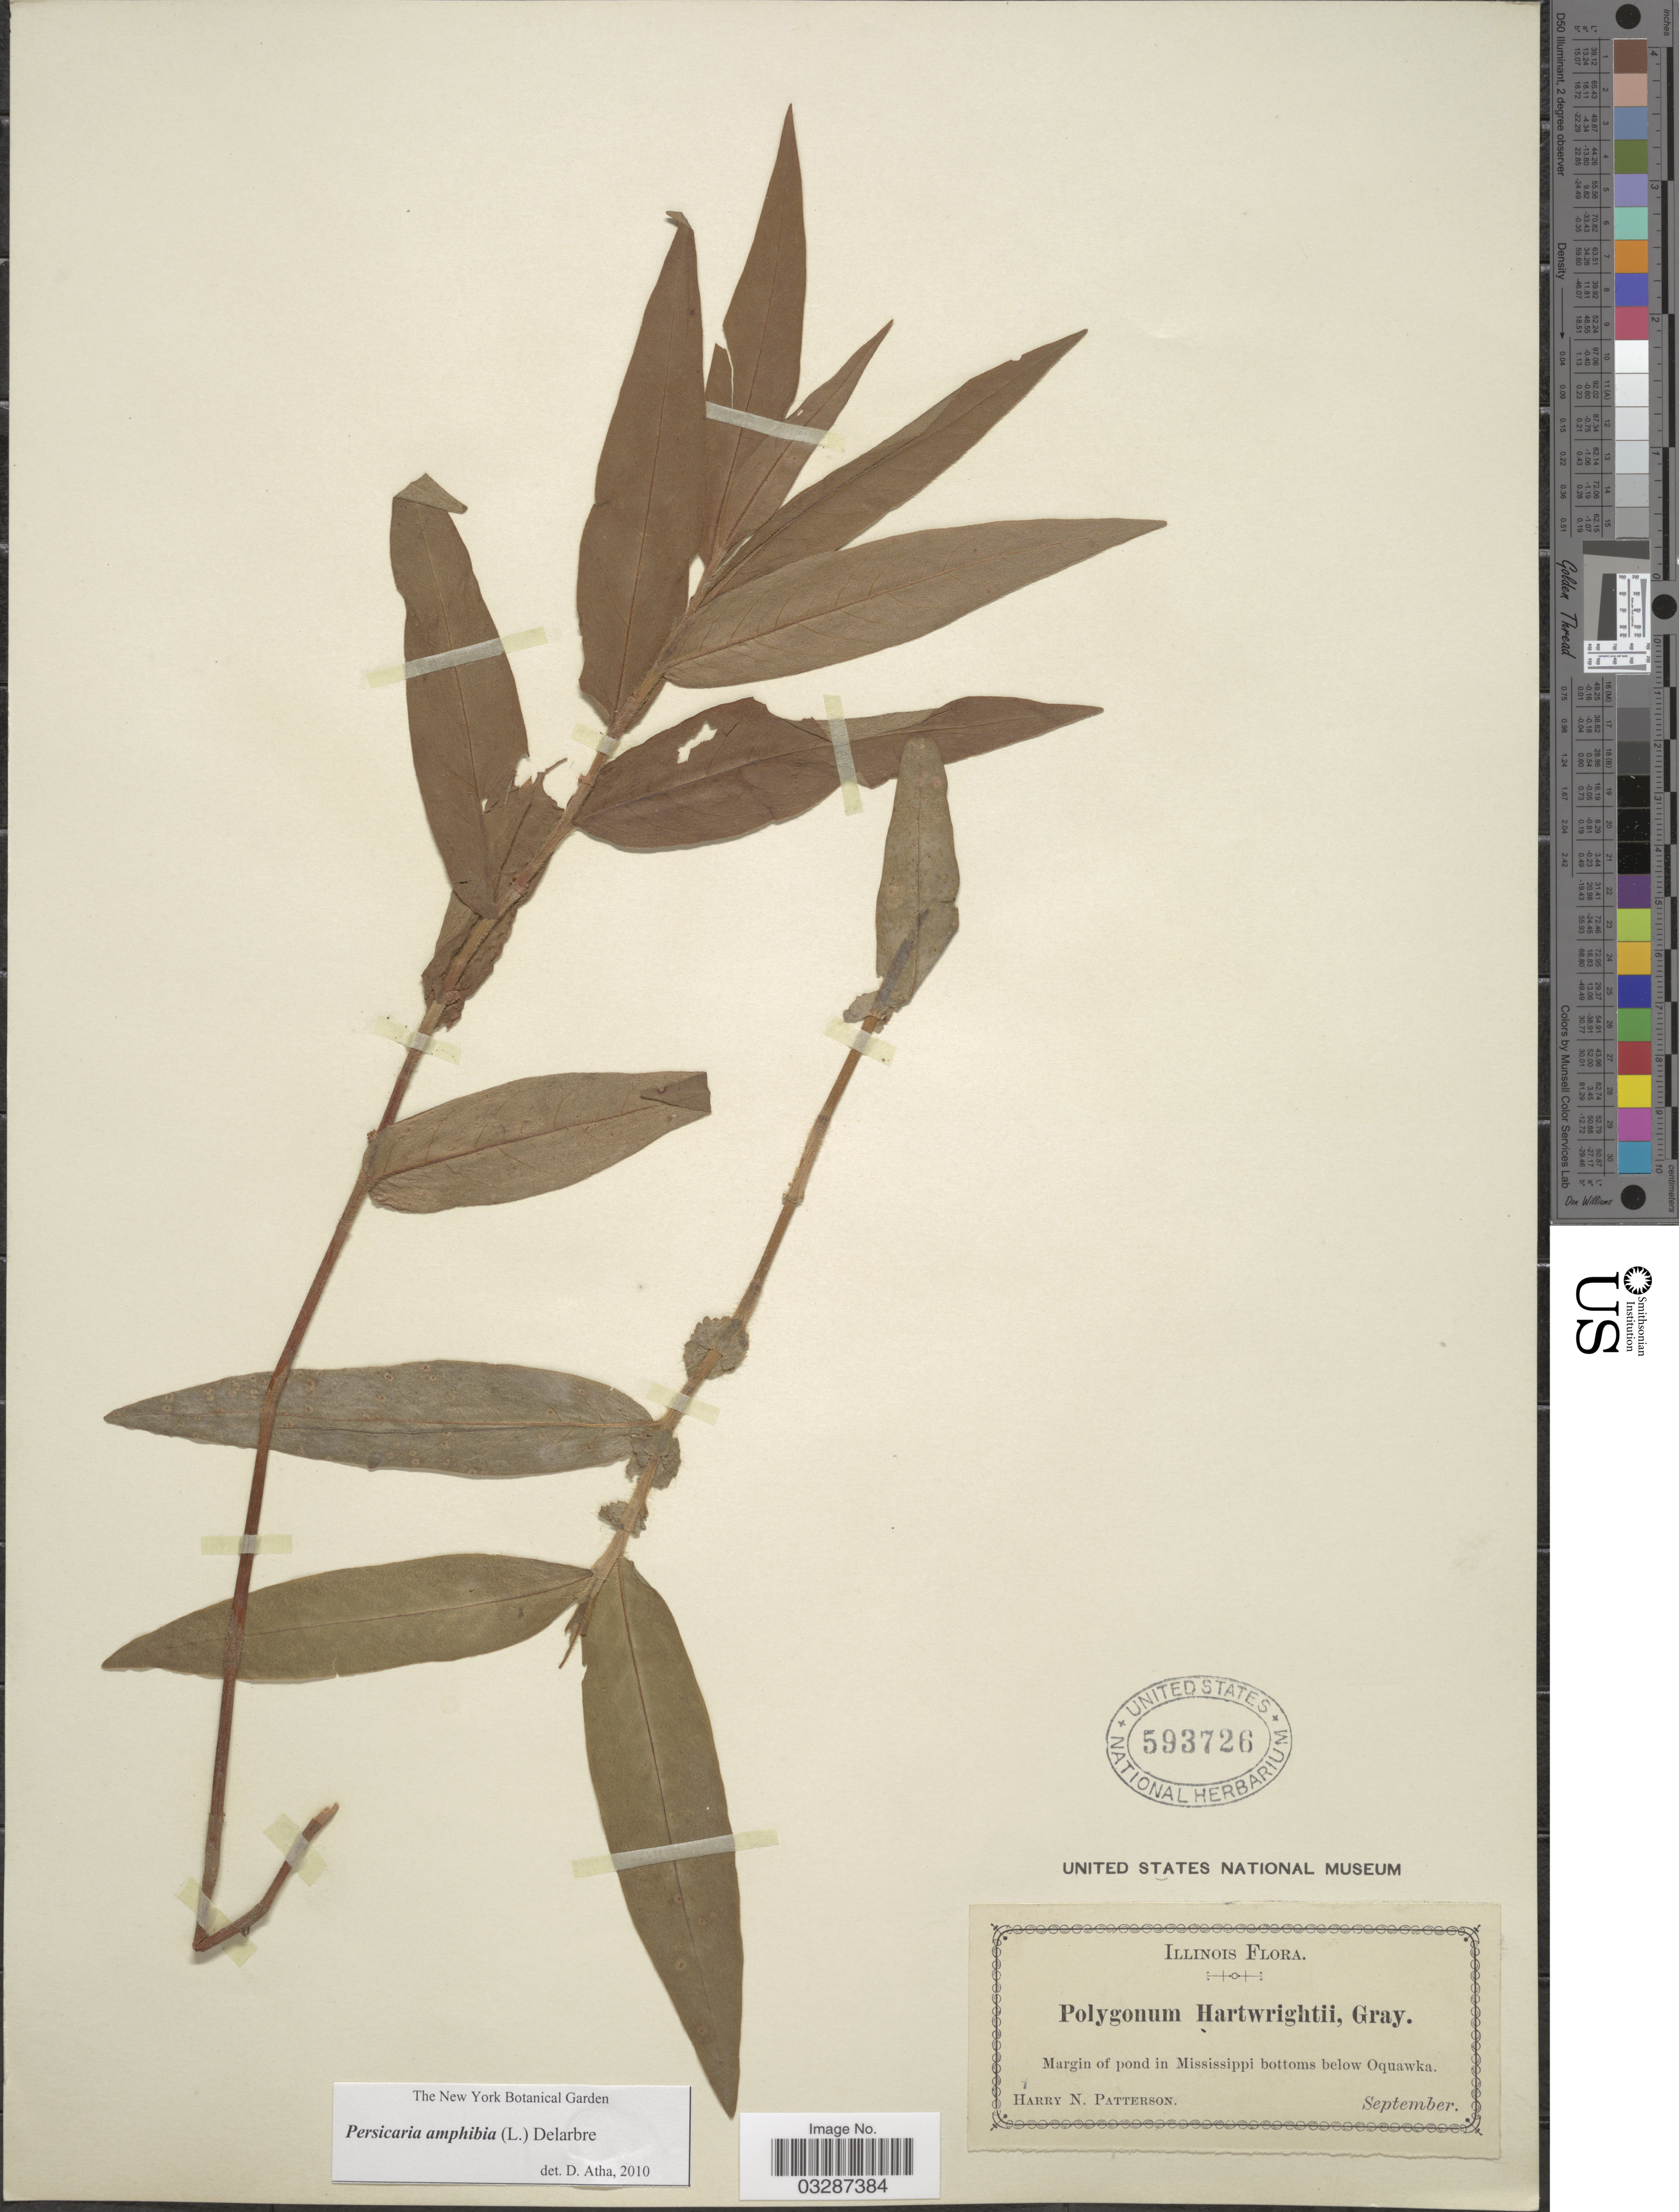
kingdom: Plantae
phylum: Tracheophyta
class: Magnoliopsida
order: Caryophyllales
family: Polygonaceae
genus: Persicaria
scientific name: Persicaria amphibia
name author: (L.) Delarbre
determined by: Atha, D. E.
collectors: H. N. Patterson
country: United States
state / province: Illinois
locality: Margin of pond in Mississippi bottoms below Oquawka.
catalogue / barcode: US 593726